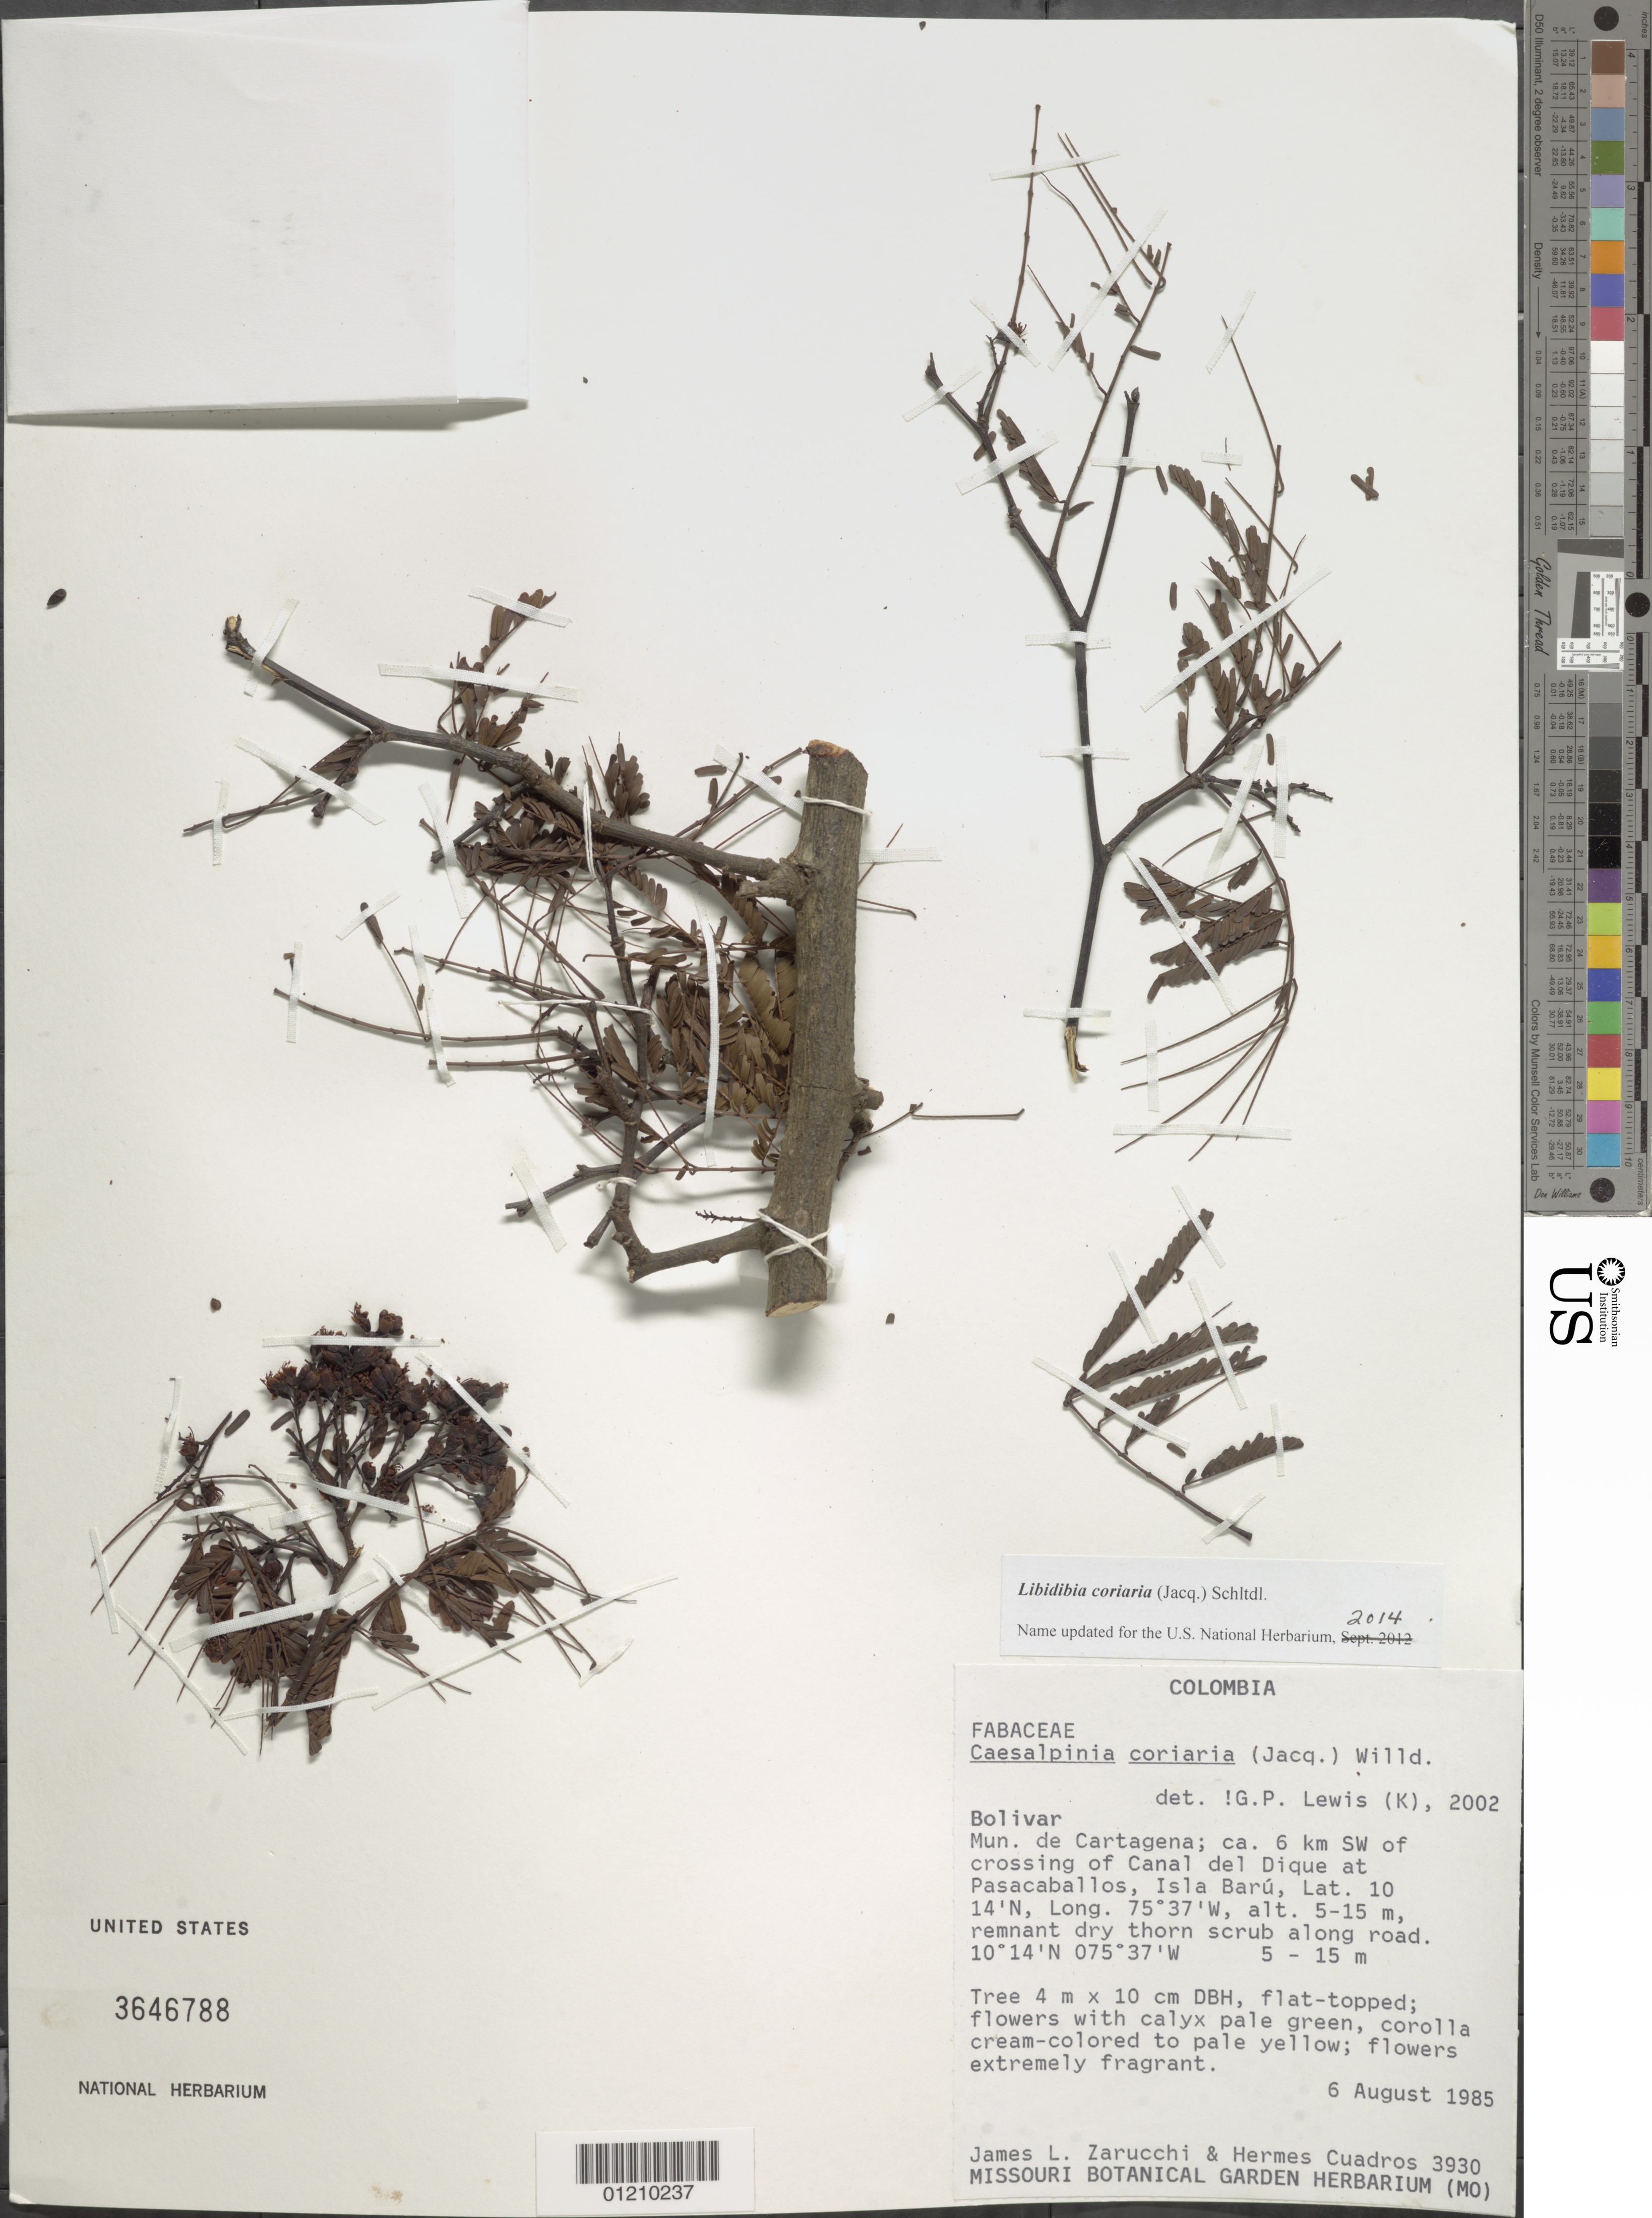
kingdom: Plantae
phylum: Tracheophyta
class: Magnoliopsida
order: Fabales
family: Fabaceae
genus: Libidibia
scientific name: Libidibia coriaria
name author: (Jacq.) Schltdl.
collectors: J. L. Zarucchi & H. Cuadros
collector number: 3930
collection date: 1985-08-06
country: Colombia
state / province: Bolívar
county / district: Cartagena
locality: Ca. 6 km SW of crossing of Canal del Dique at Pasacaballos, Isla Baru.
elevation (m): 5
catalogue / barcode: US 3646788